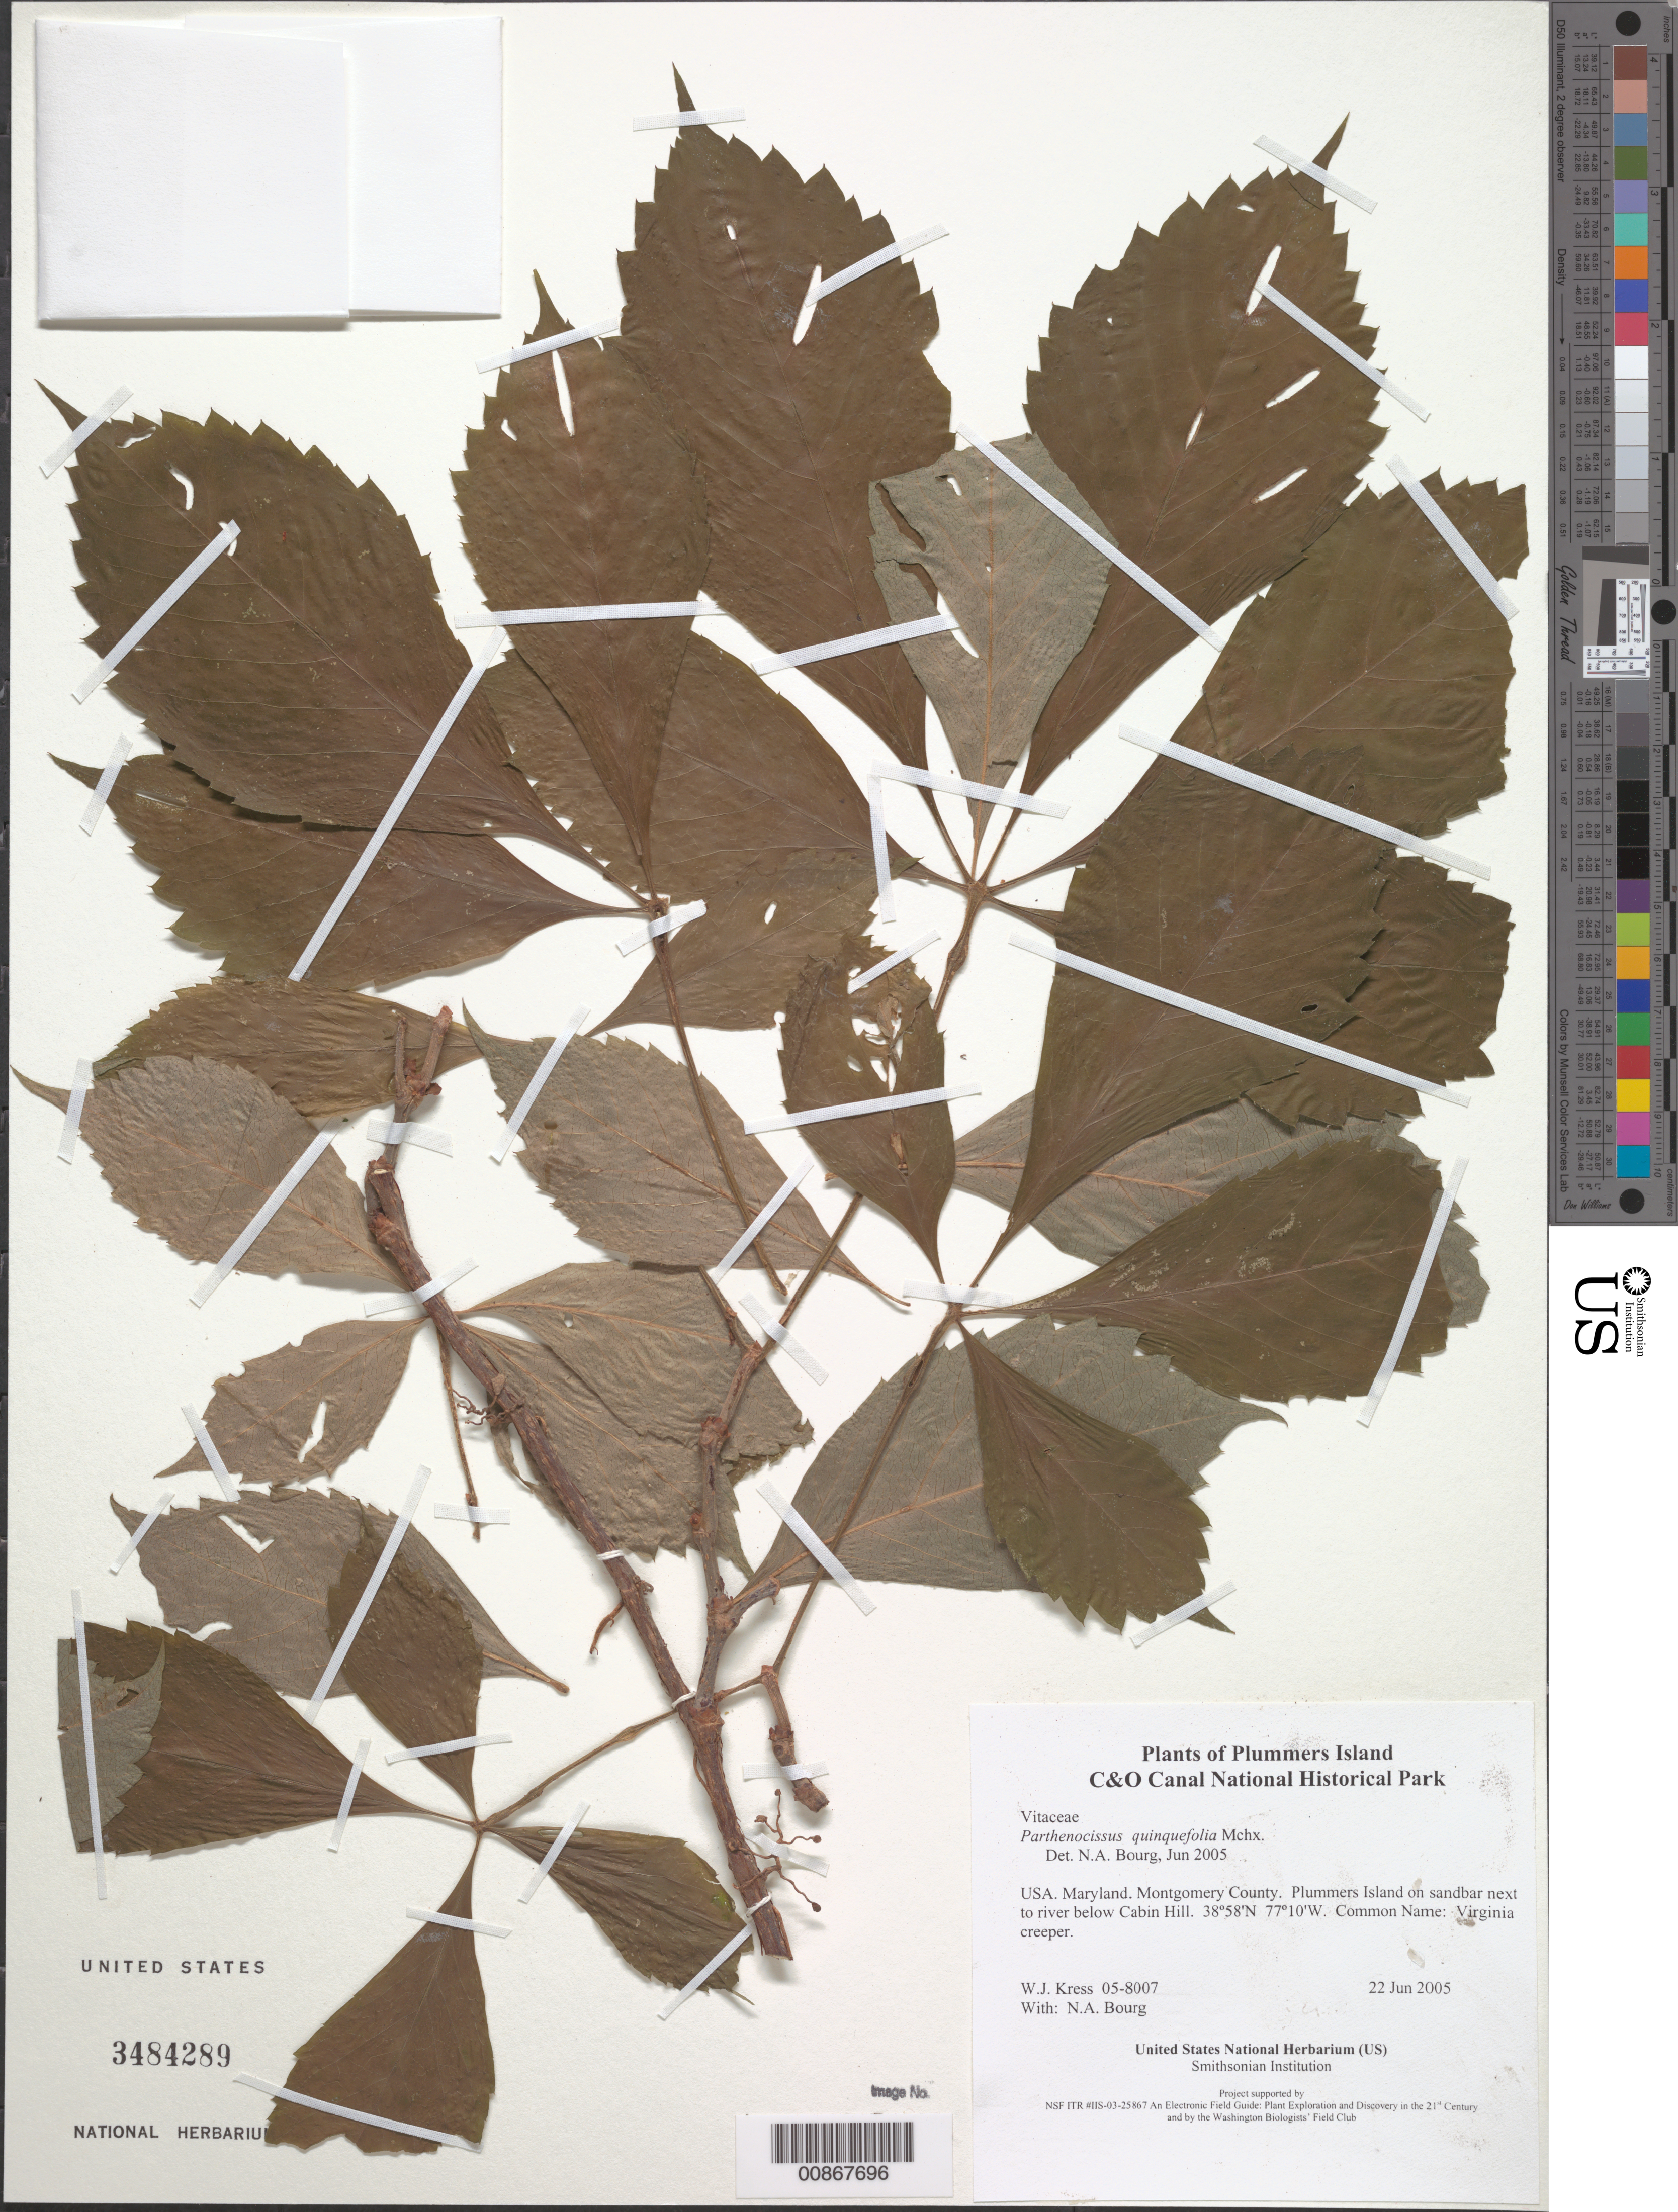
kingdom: Plantae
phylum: Tracheophyta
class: Magnoliopsida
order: Vitales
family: Vitaceae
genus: Parthenocissus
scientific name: Parthenocissus quinquefolia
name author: (L.) Planch.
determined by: Bourg, N. A.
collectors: W. J. Kress & N. A. Bourg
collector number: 05-8007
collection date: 2005-06-22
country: United States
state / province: Maryland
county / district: Montgomery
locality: Chesapeake and Ohio Canal National Historical Park, Plummers Island on sandbar next to river below Cabin Hill.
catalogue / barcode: US 3484289